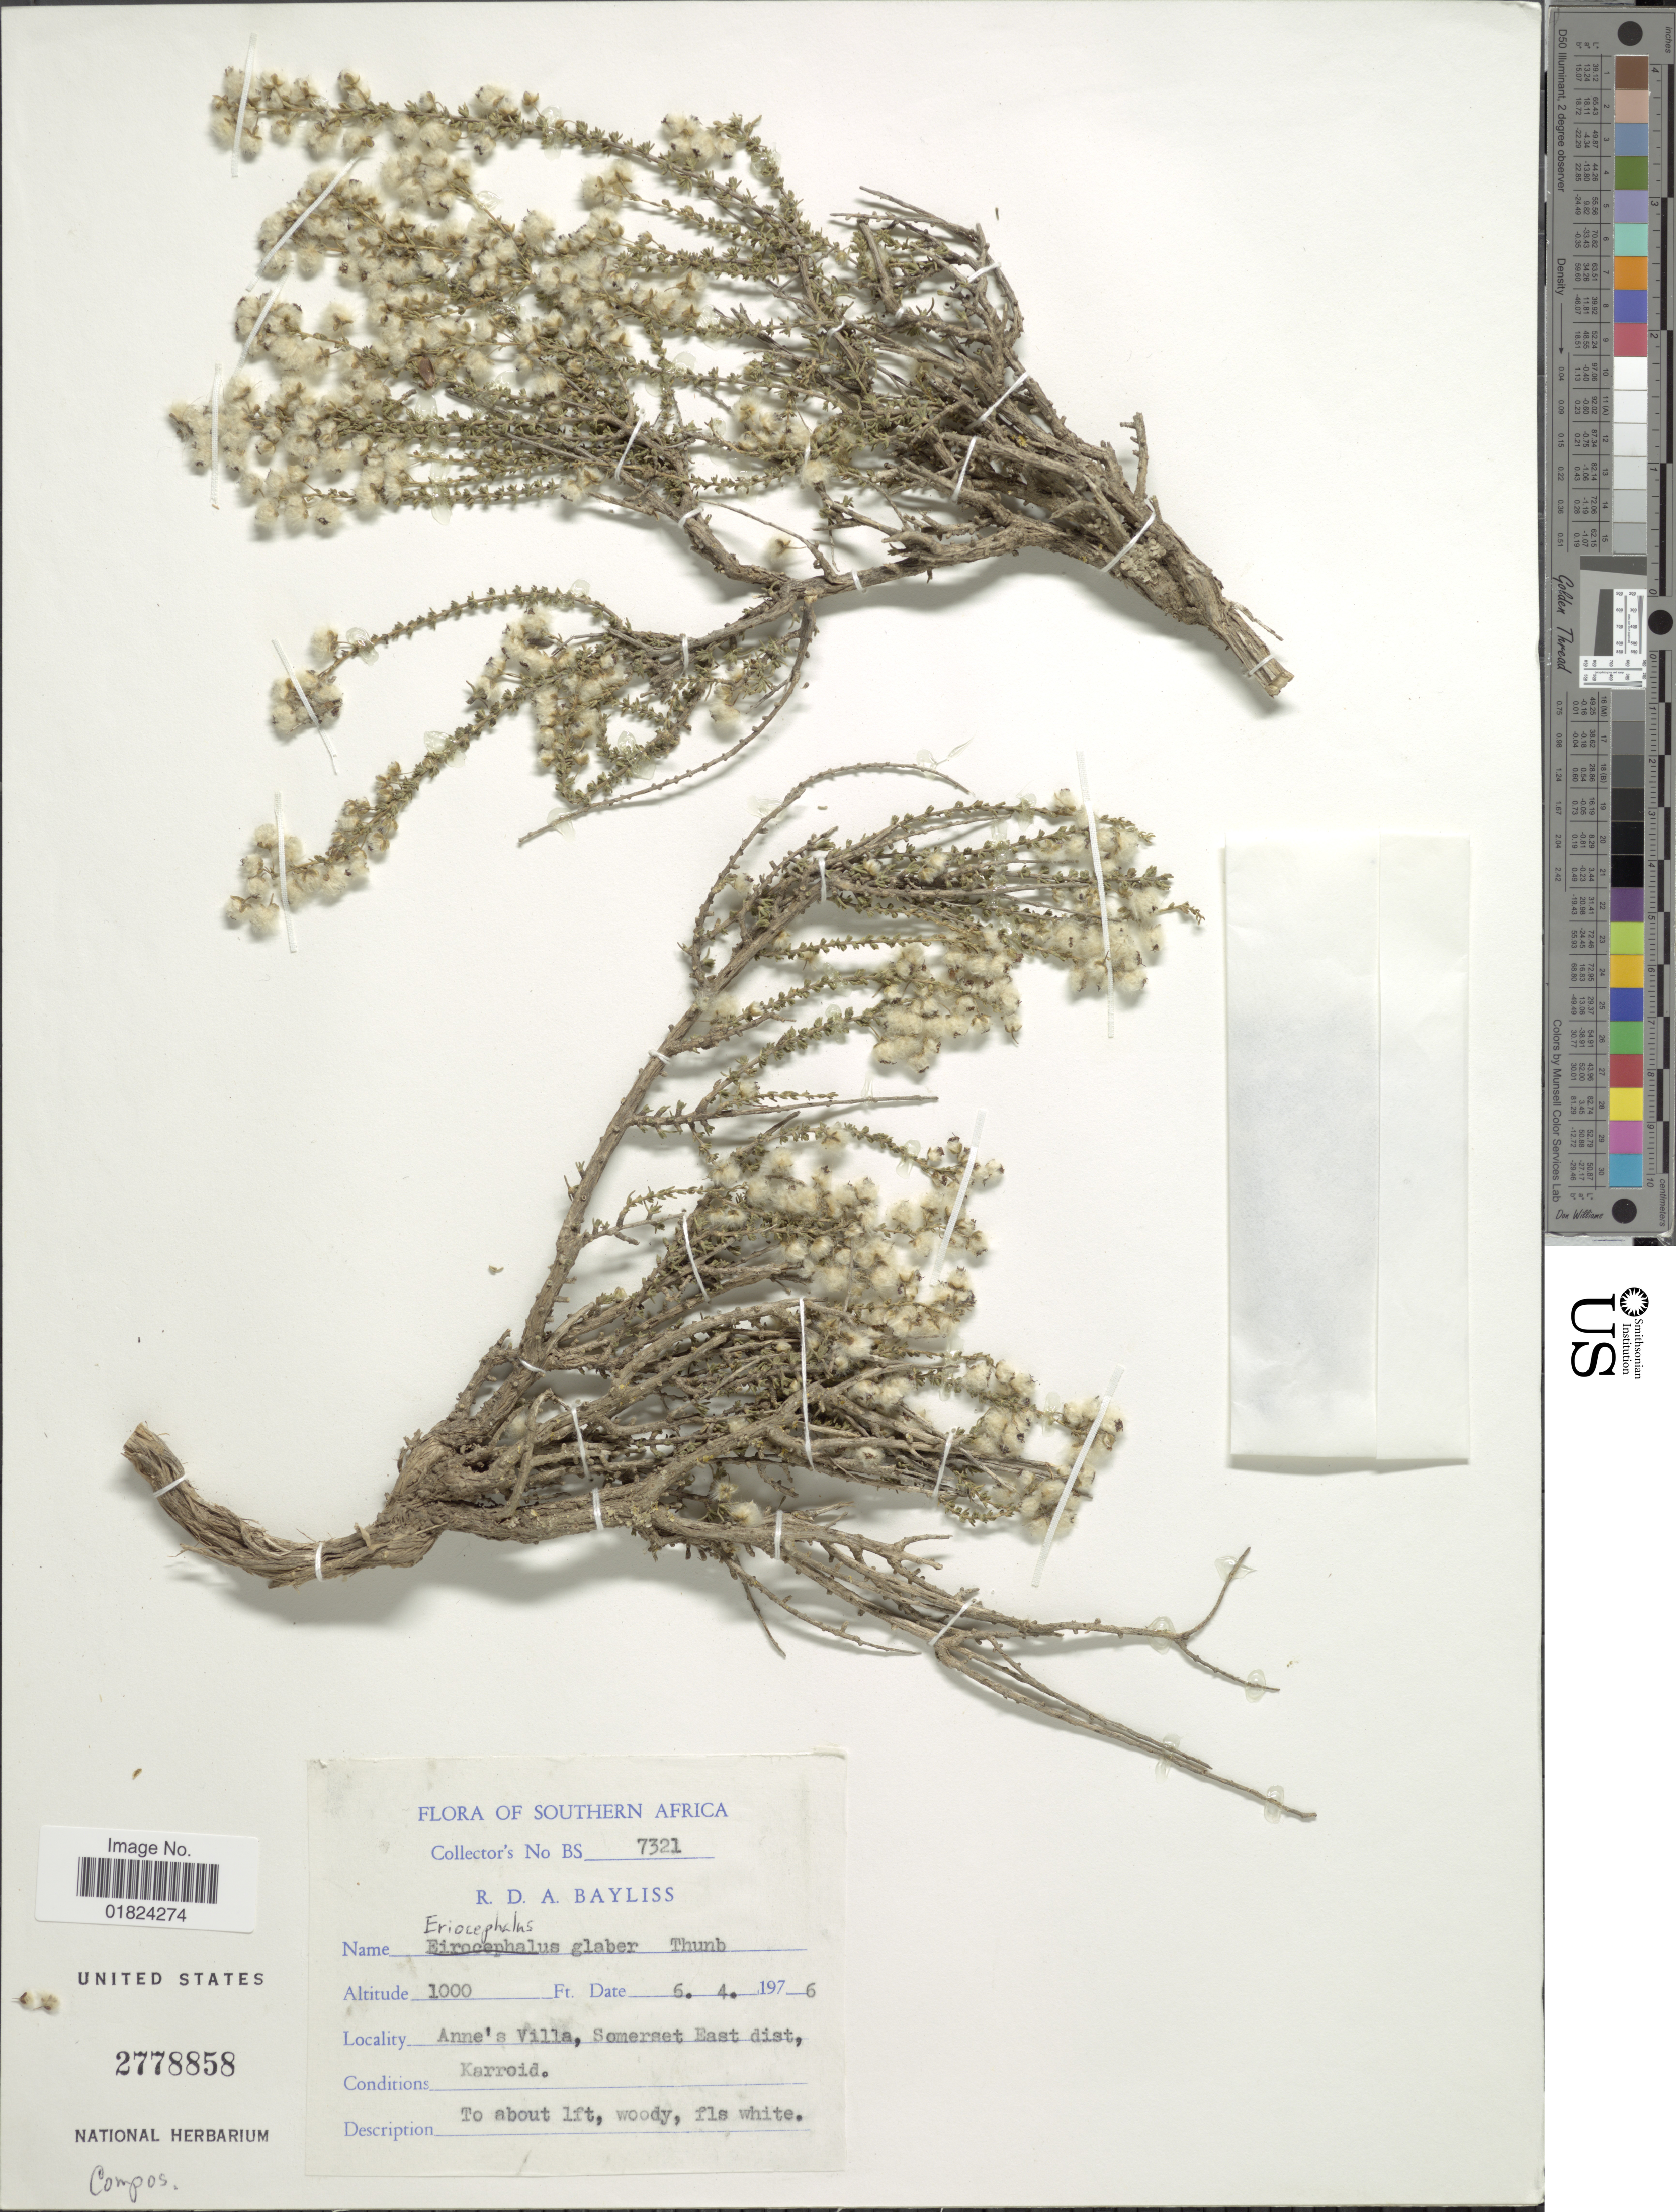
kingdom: Plantae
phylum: Tracheophyta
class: Magnoliopsida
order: Asterales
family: Asteraceae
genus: Eriocephalus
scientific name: Eriocephalus glaber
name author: Thunb.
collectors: R. Bayliss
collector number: BS 7321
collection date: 1976-04-06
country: South Africa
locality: Anne's Villa, Somerset East dist.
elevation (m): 305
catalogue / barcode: US 2778858